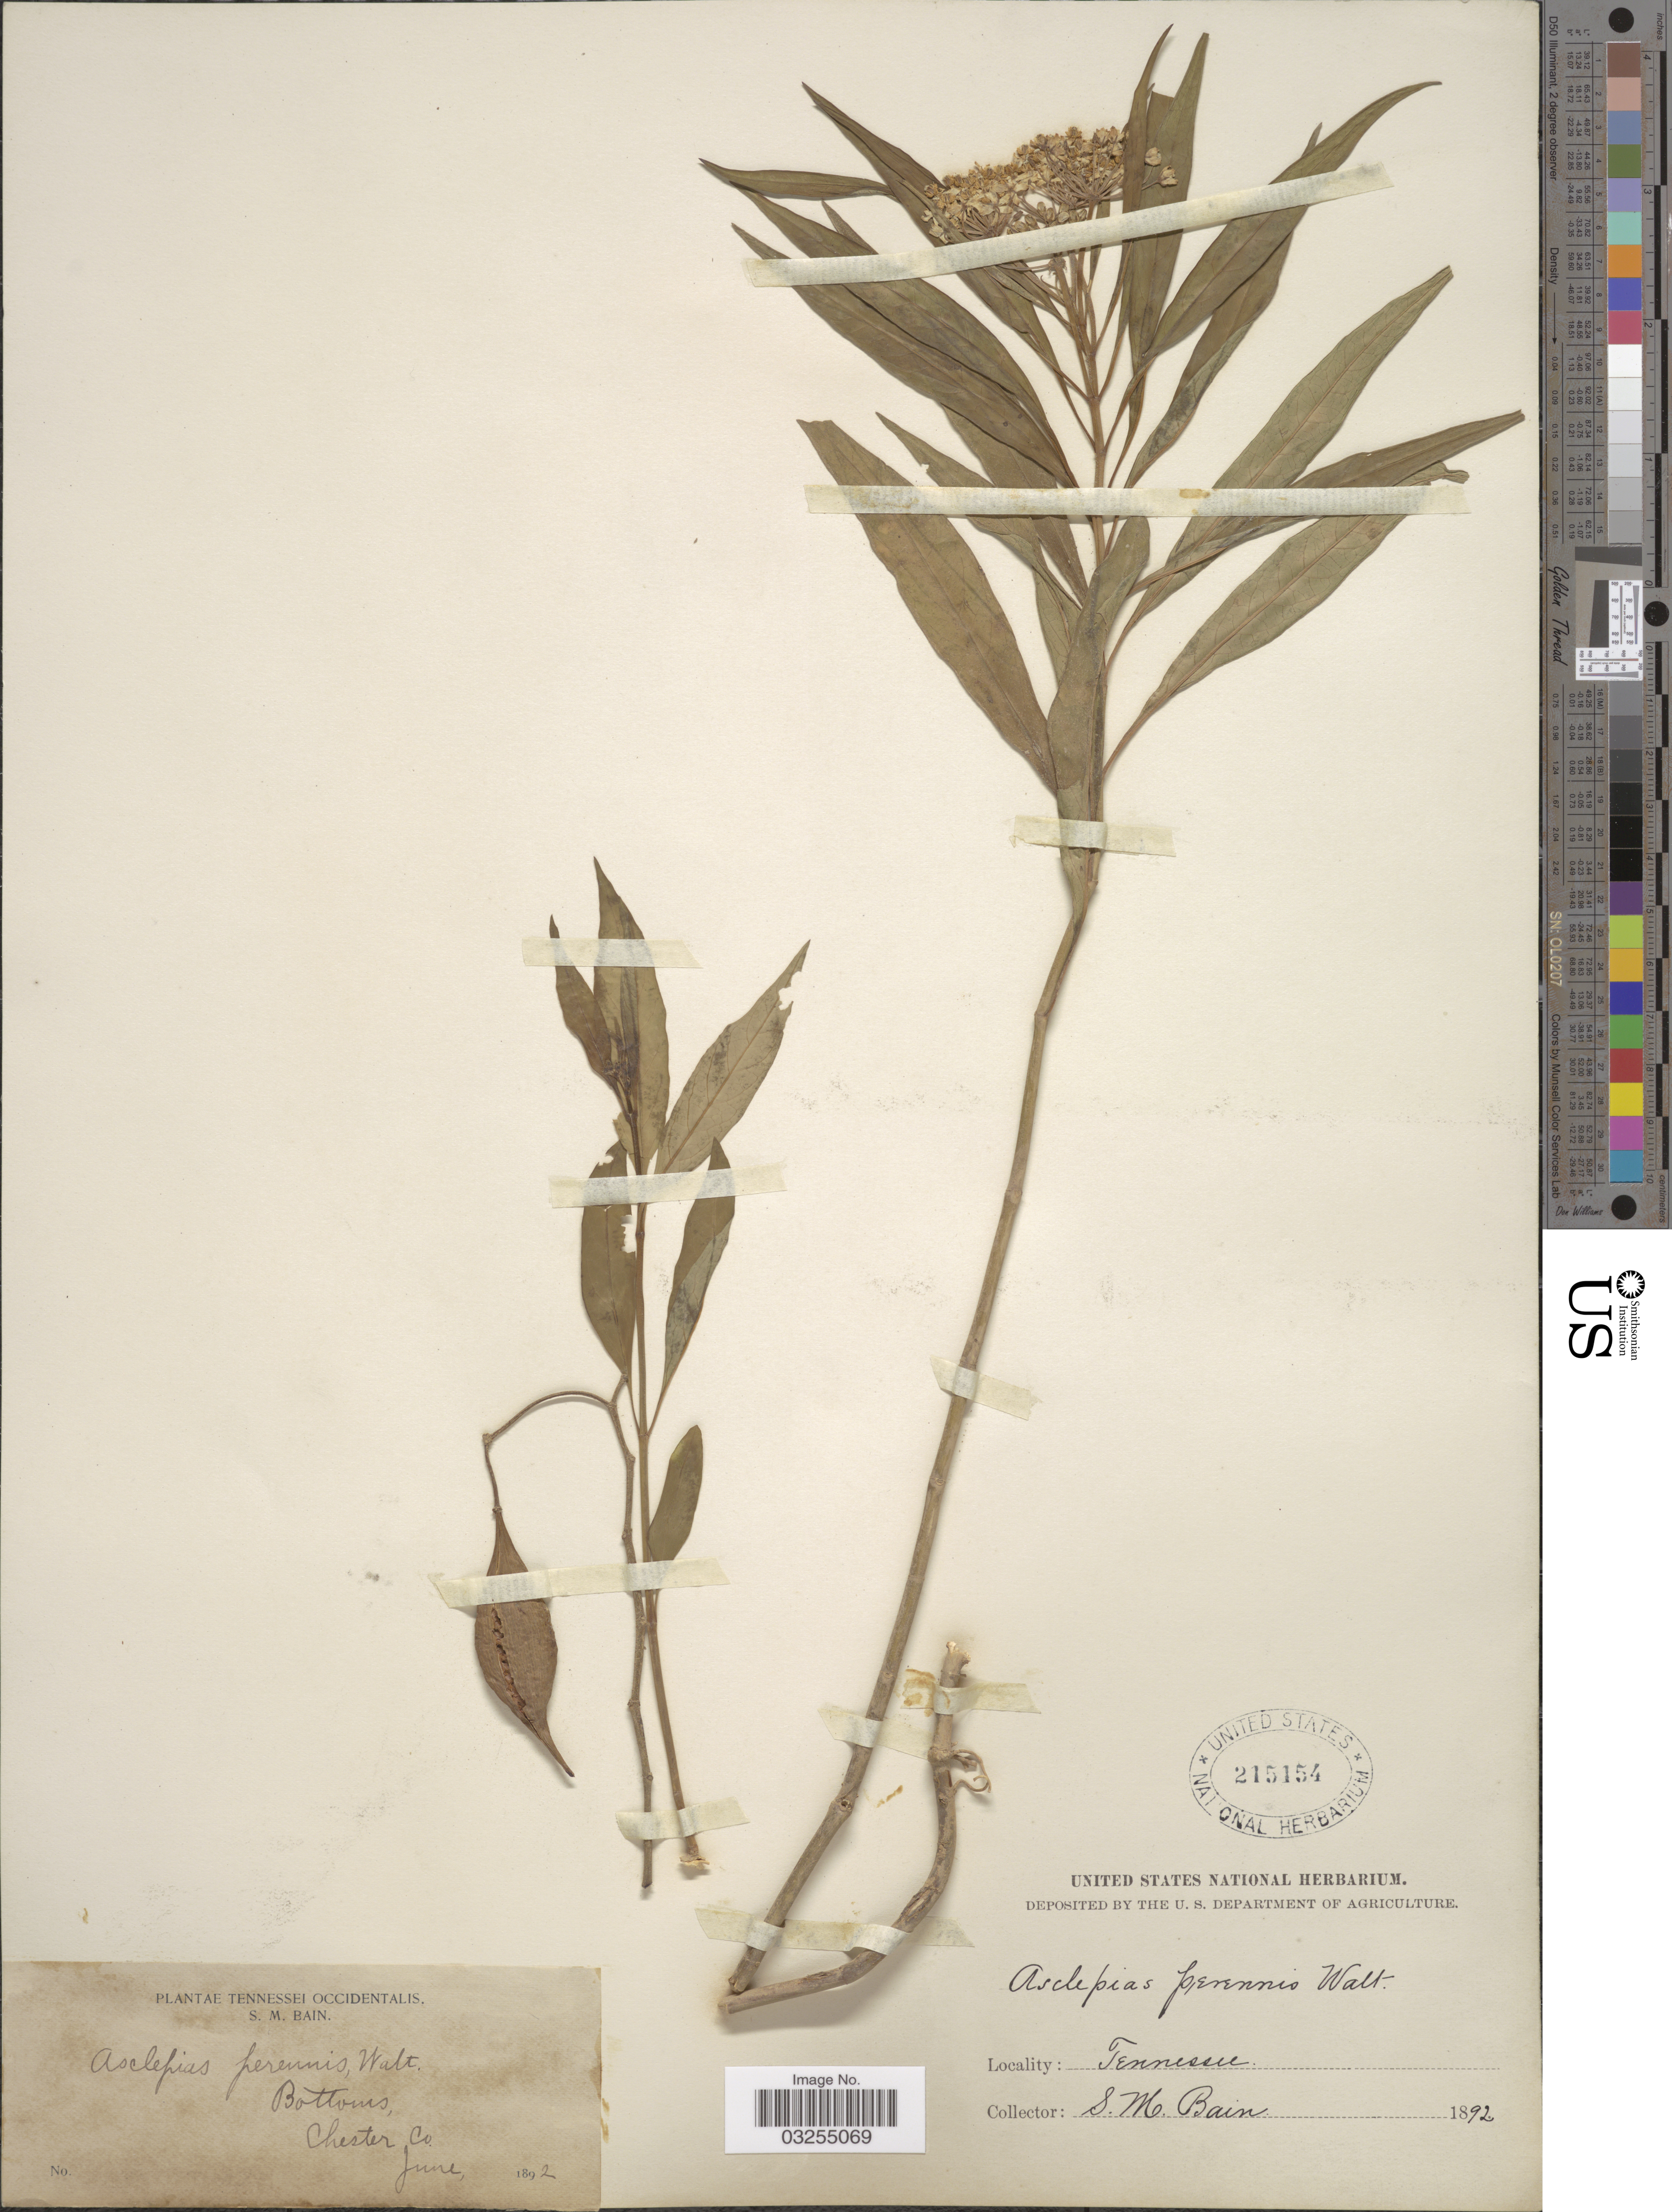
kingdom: Plantae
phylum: Tracheophyta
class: Magnoliopsida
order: Gentianales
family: Apocynaceae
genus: Asclepias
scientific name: Asclepias perennis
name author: Walter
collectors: S. M. Bain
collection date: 1892-06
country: United States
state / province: Tennessee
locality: Tennessei Occidentalis. Bottoms, Chester Co.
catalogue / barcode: US 215154